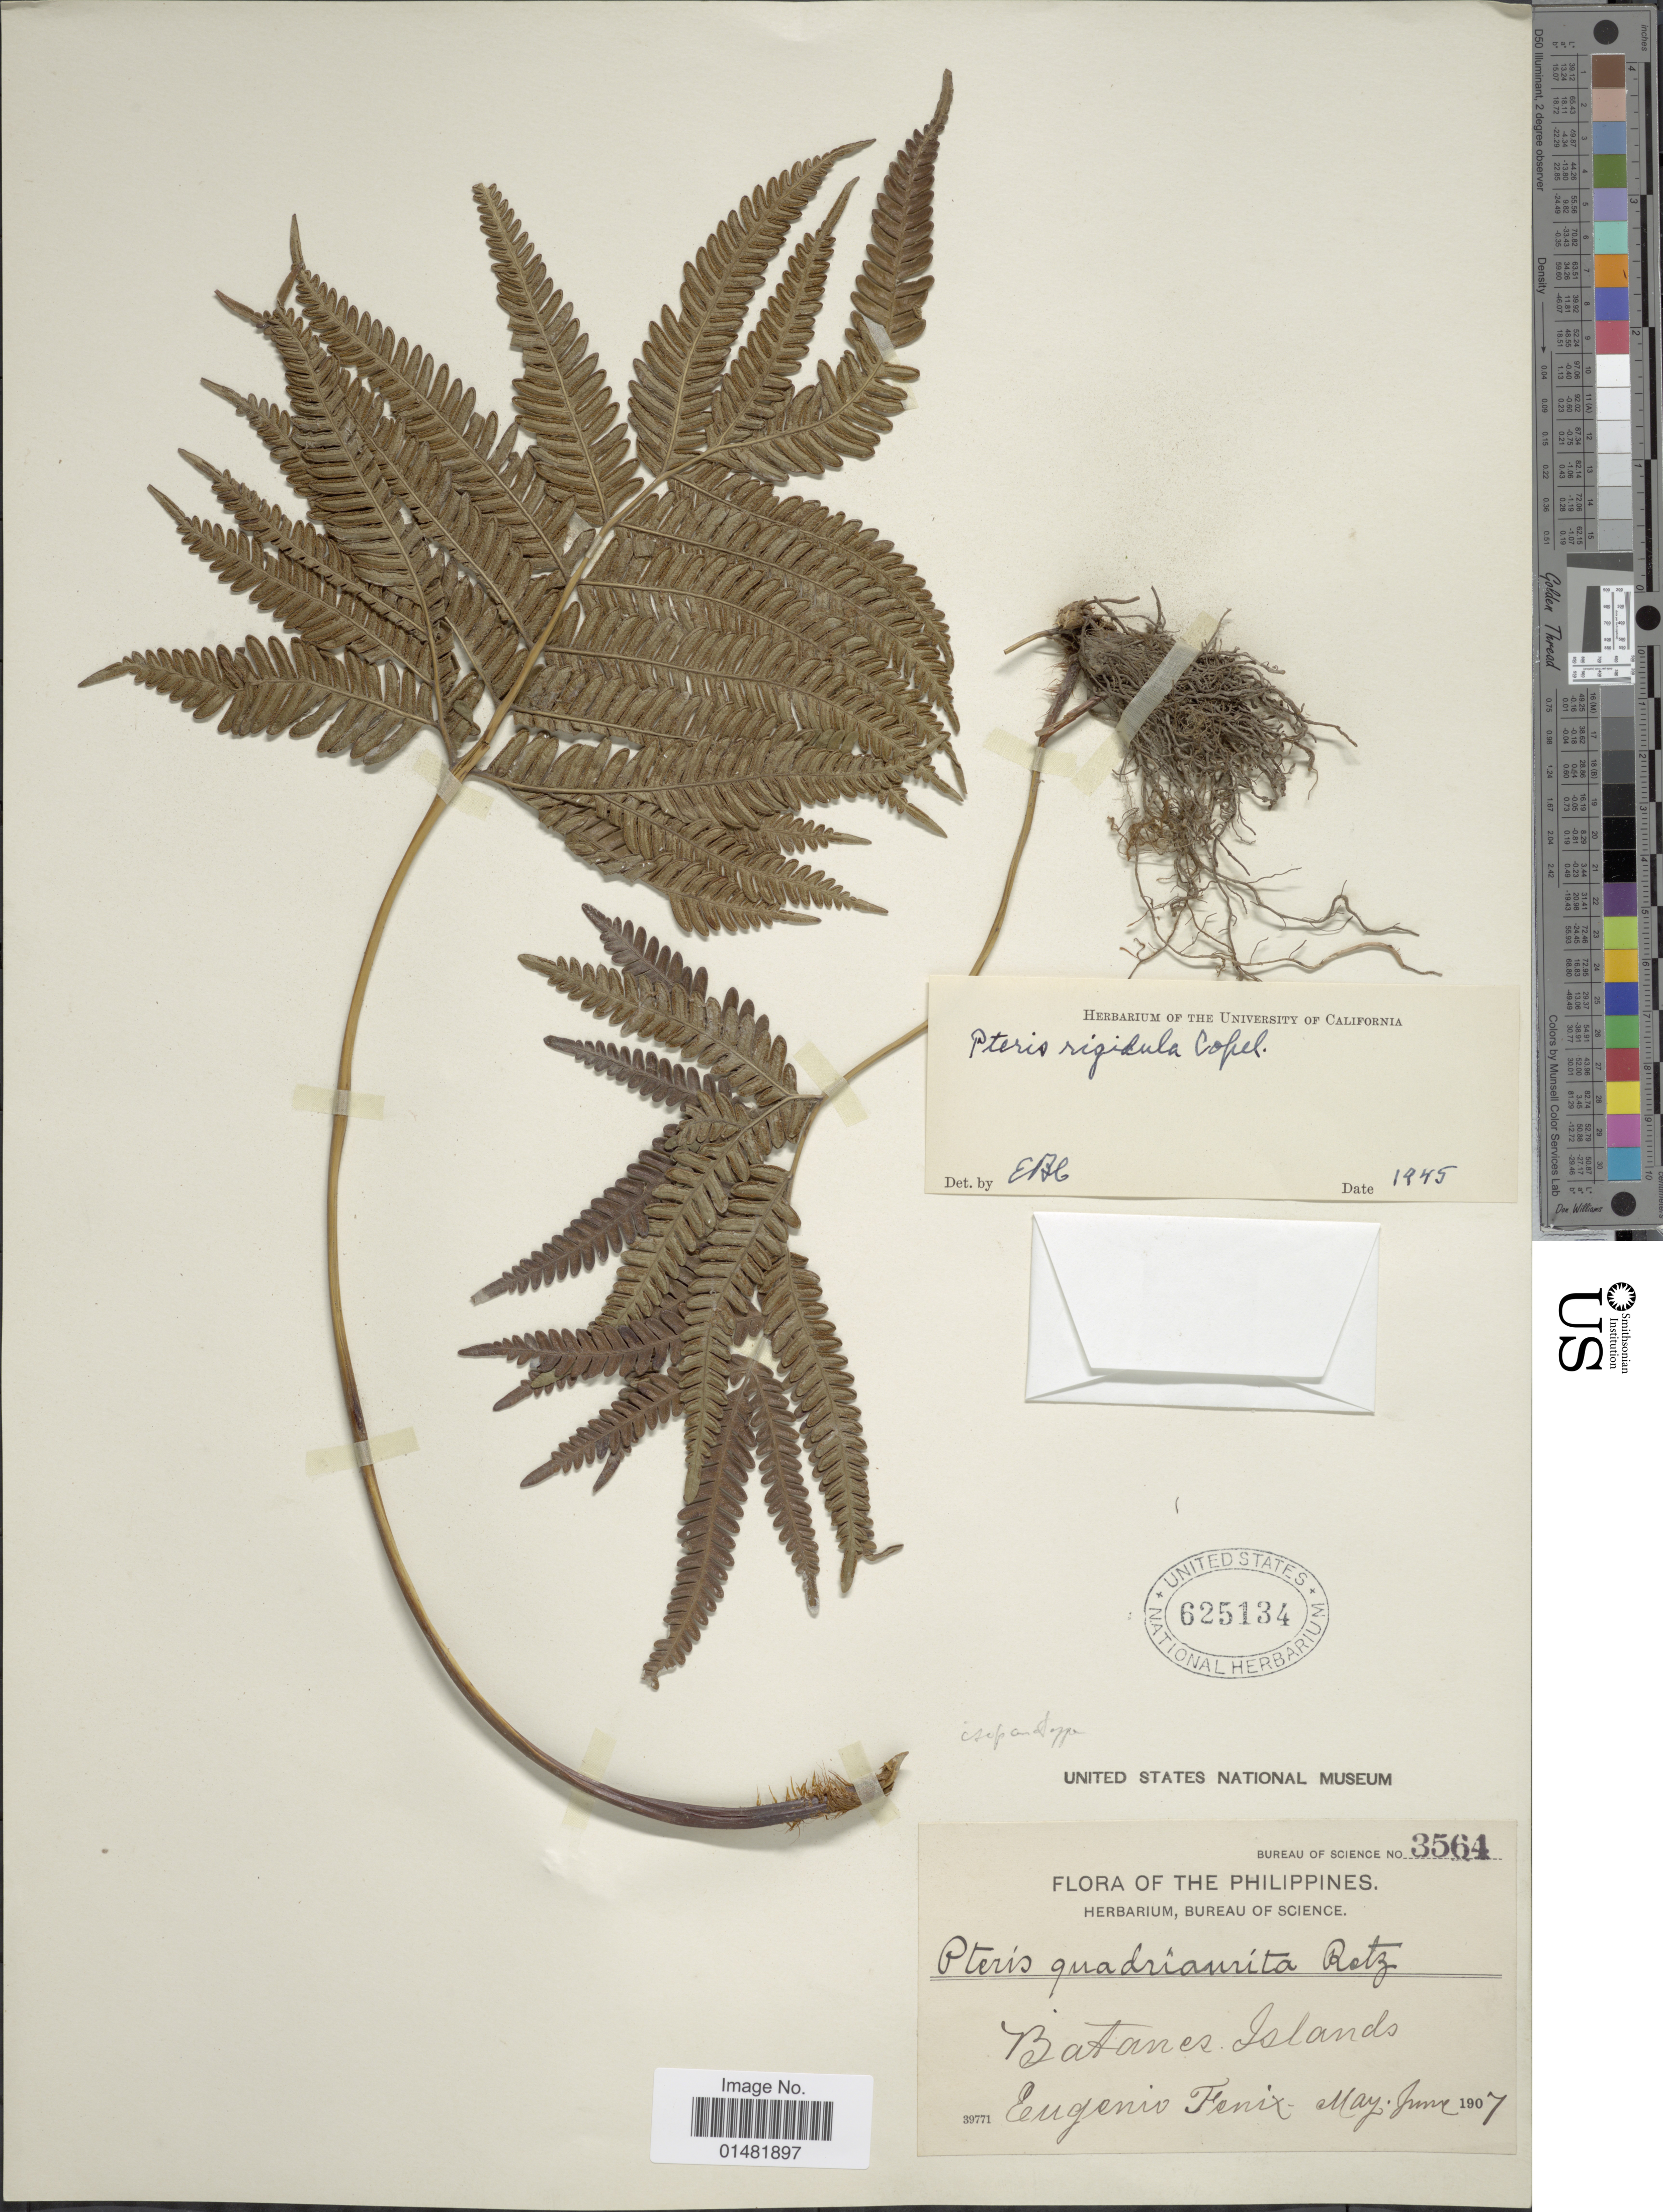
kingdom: Plantae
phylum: Tracheophyta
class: Polypodiopsida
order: Polypodiales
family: Pteridaceae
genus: Pteris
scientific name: Pteris rigidia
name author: Bir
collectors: E. Fenix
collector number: Bureau of Science 3564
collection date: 1907-05/1907-06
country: Philippines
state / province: Cagayan Valley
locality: Batanes Islands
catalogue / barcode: US 625134